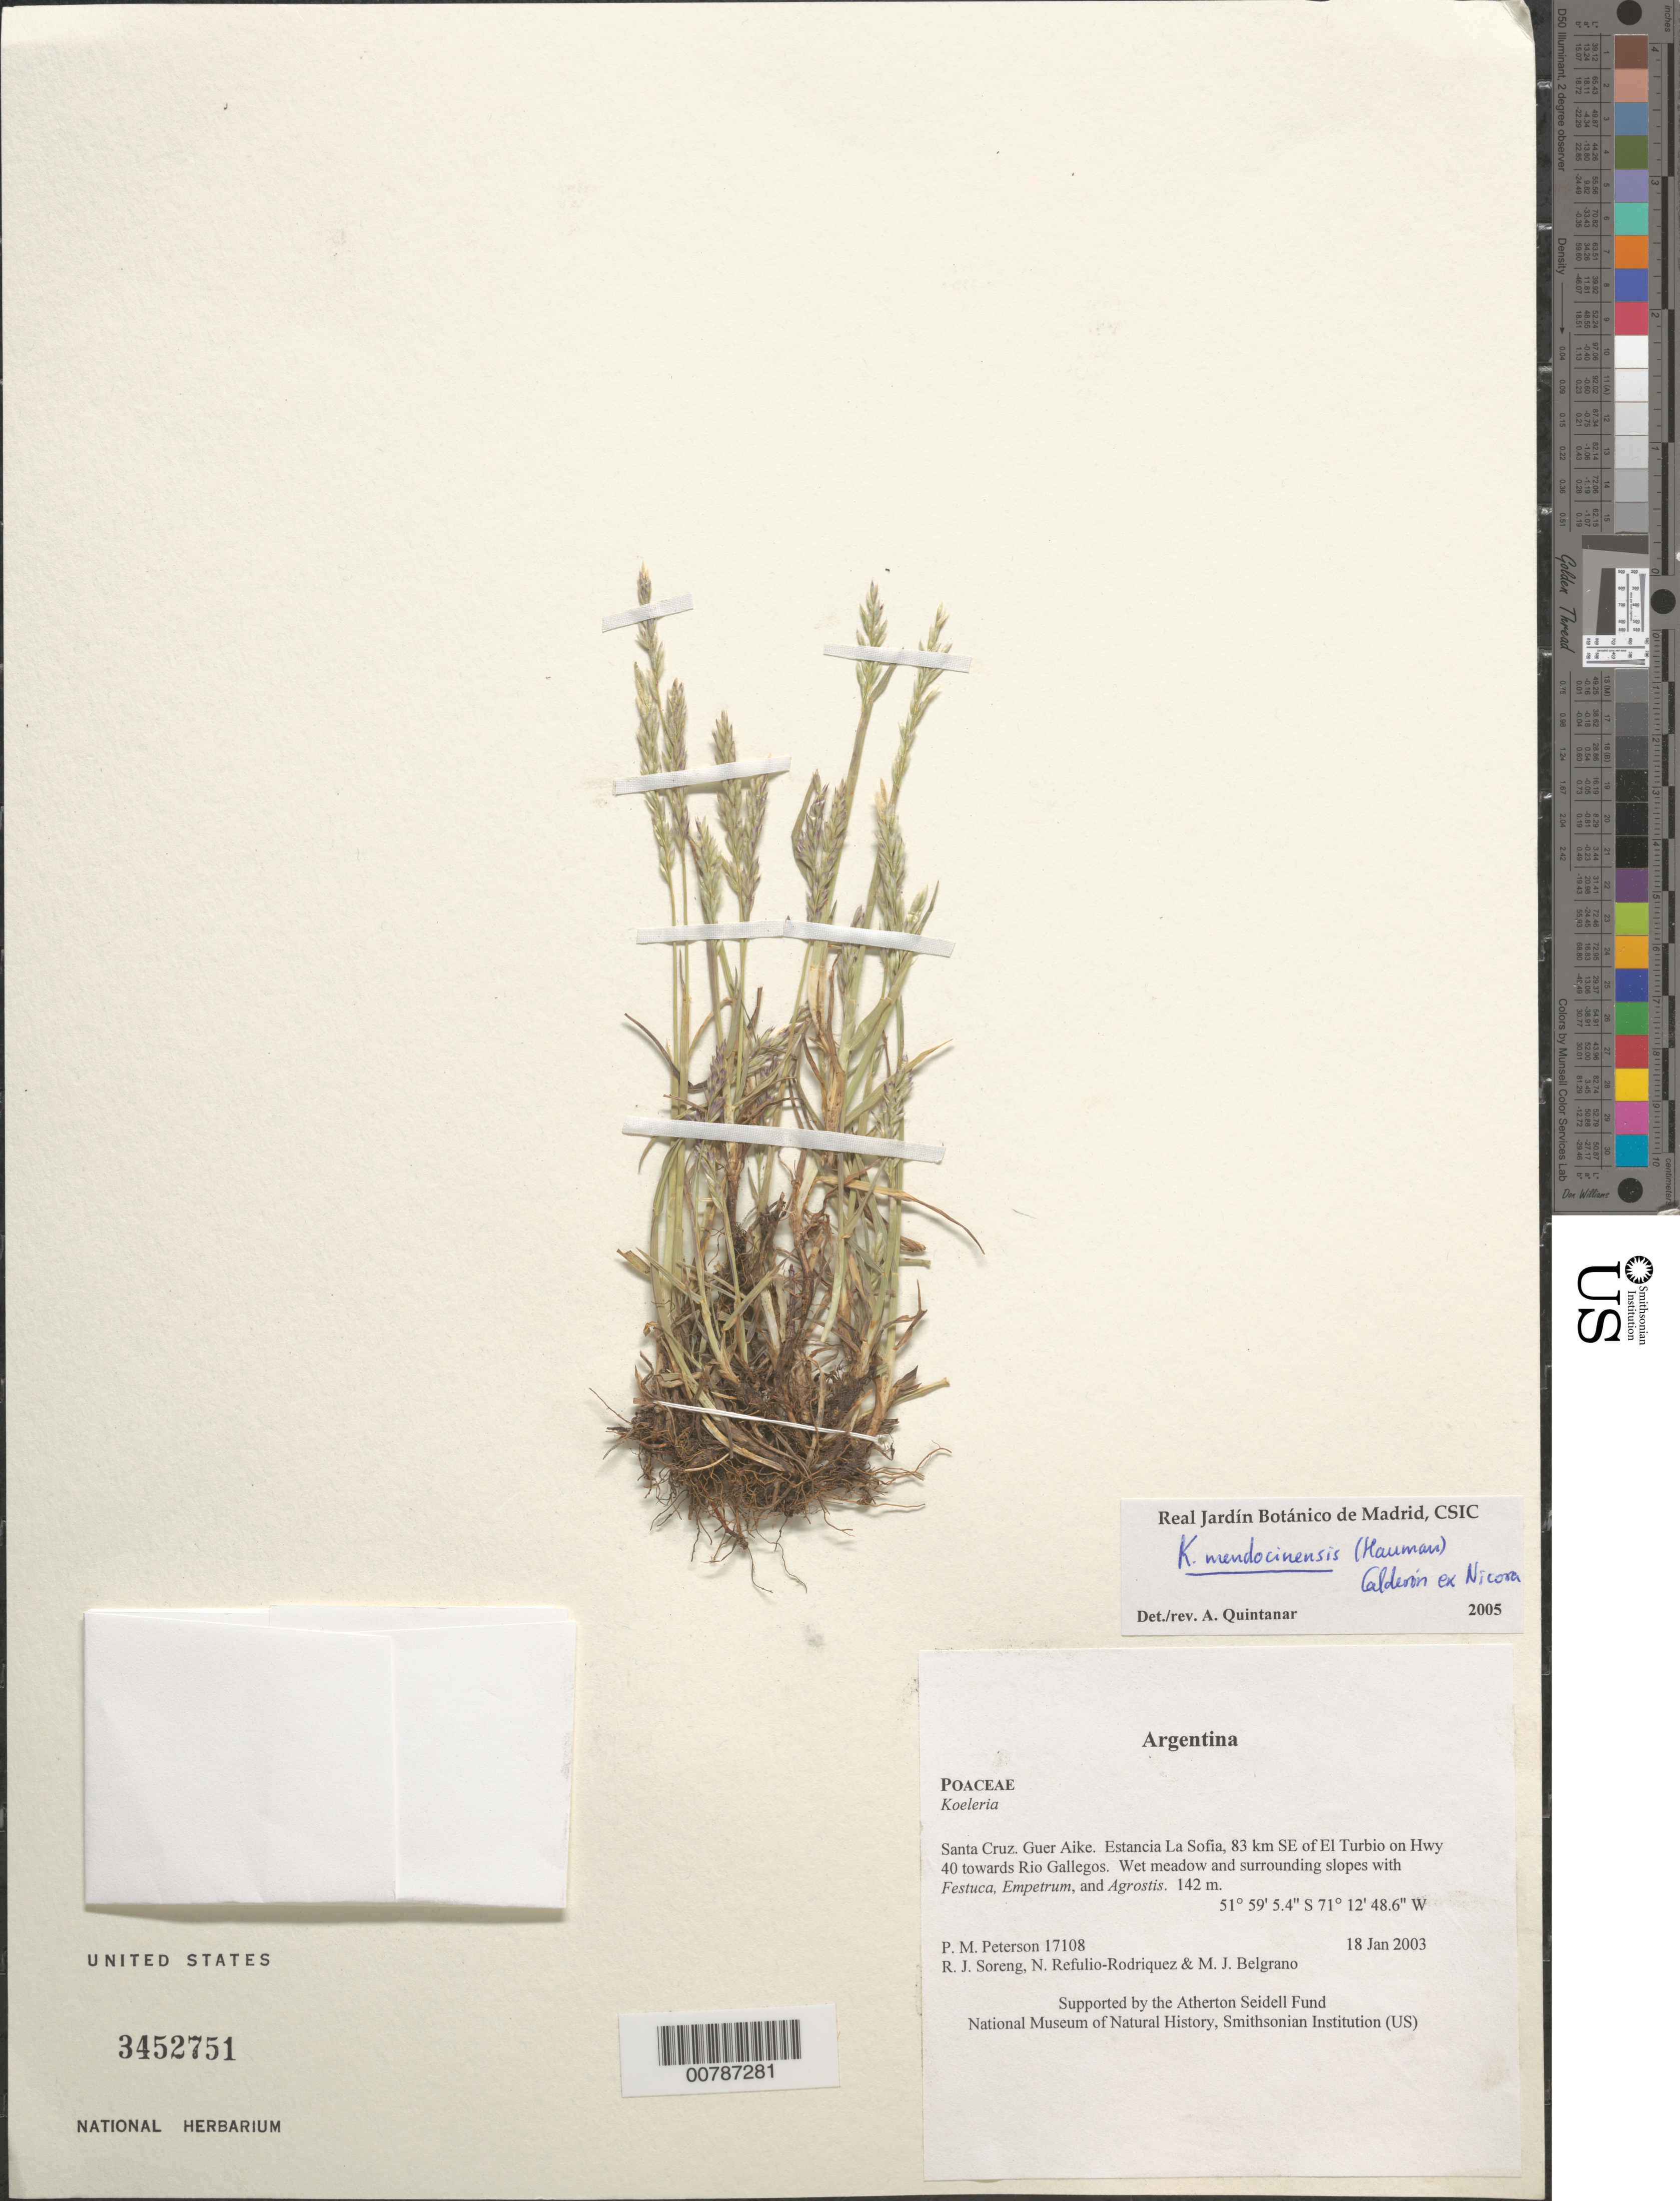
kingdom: Plantae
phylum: Tracheophyta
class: Liliopsida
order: Poales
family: Poaceae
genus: Koeleria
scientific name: Koeleria mendocinensis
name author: (Hauman) C. E. Calderón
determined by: Quintanar, A.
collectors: P. M. Peterson, R. J. Soreng, N. Refulio-Rodríguez & M. Belgrano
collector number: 17108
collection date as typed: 18 Jan 2003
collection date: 2003-01-18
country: Argentina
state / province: Santa Cruz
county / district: Guer Aike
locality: Estancia La Sofia, 83 km SE of El Turbio on Hwy 40 towards Rio Gallegos. Wet meadow and surrounding slopes with Festuca, Empetrum, and Agrostis.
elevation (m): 142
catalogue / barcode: US 3452751